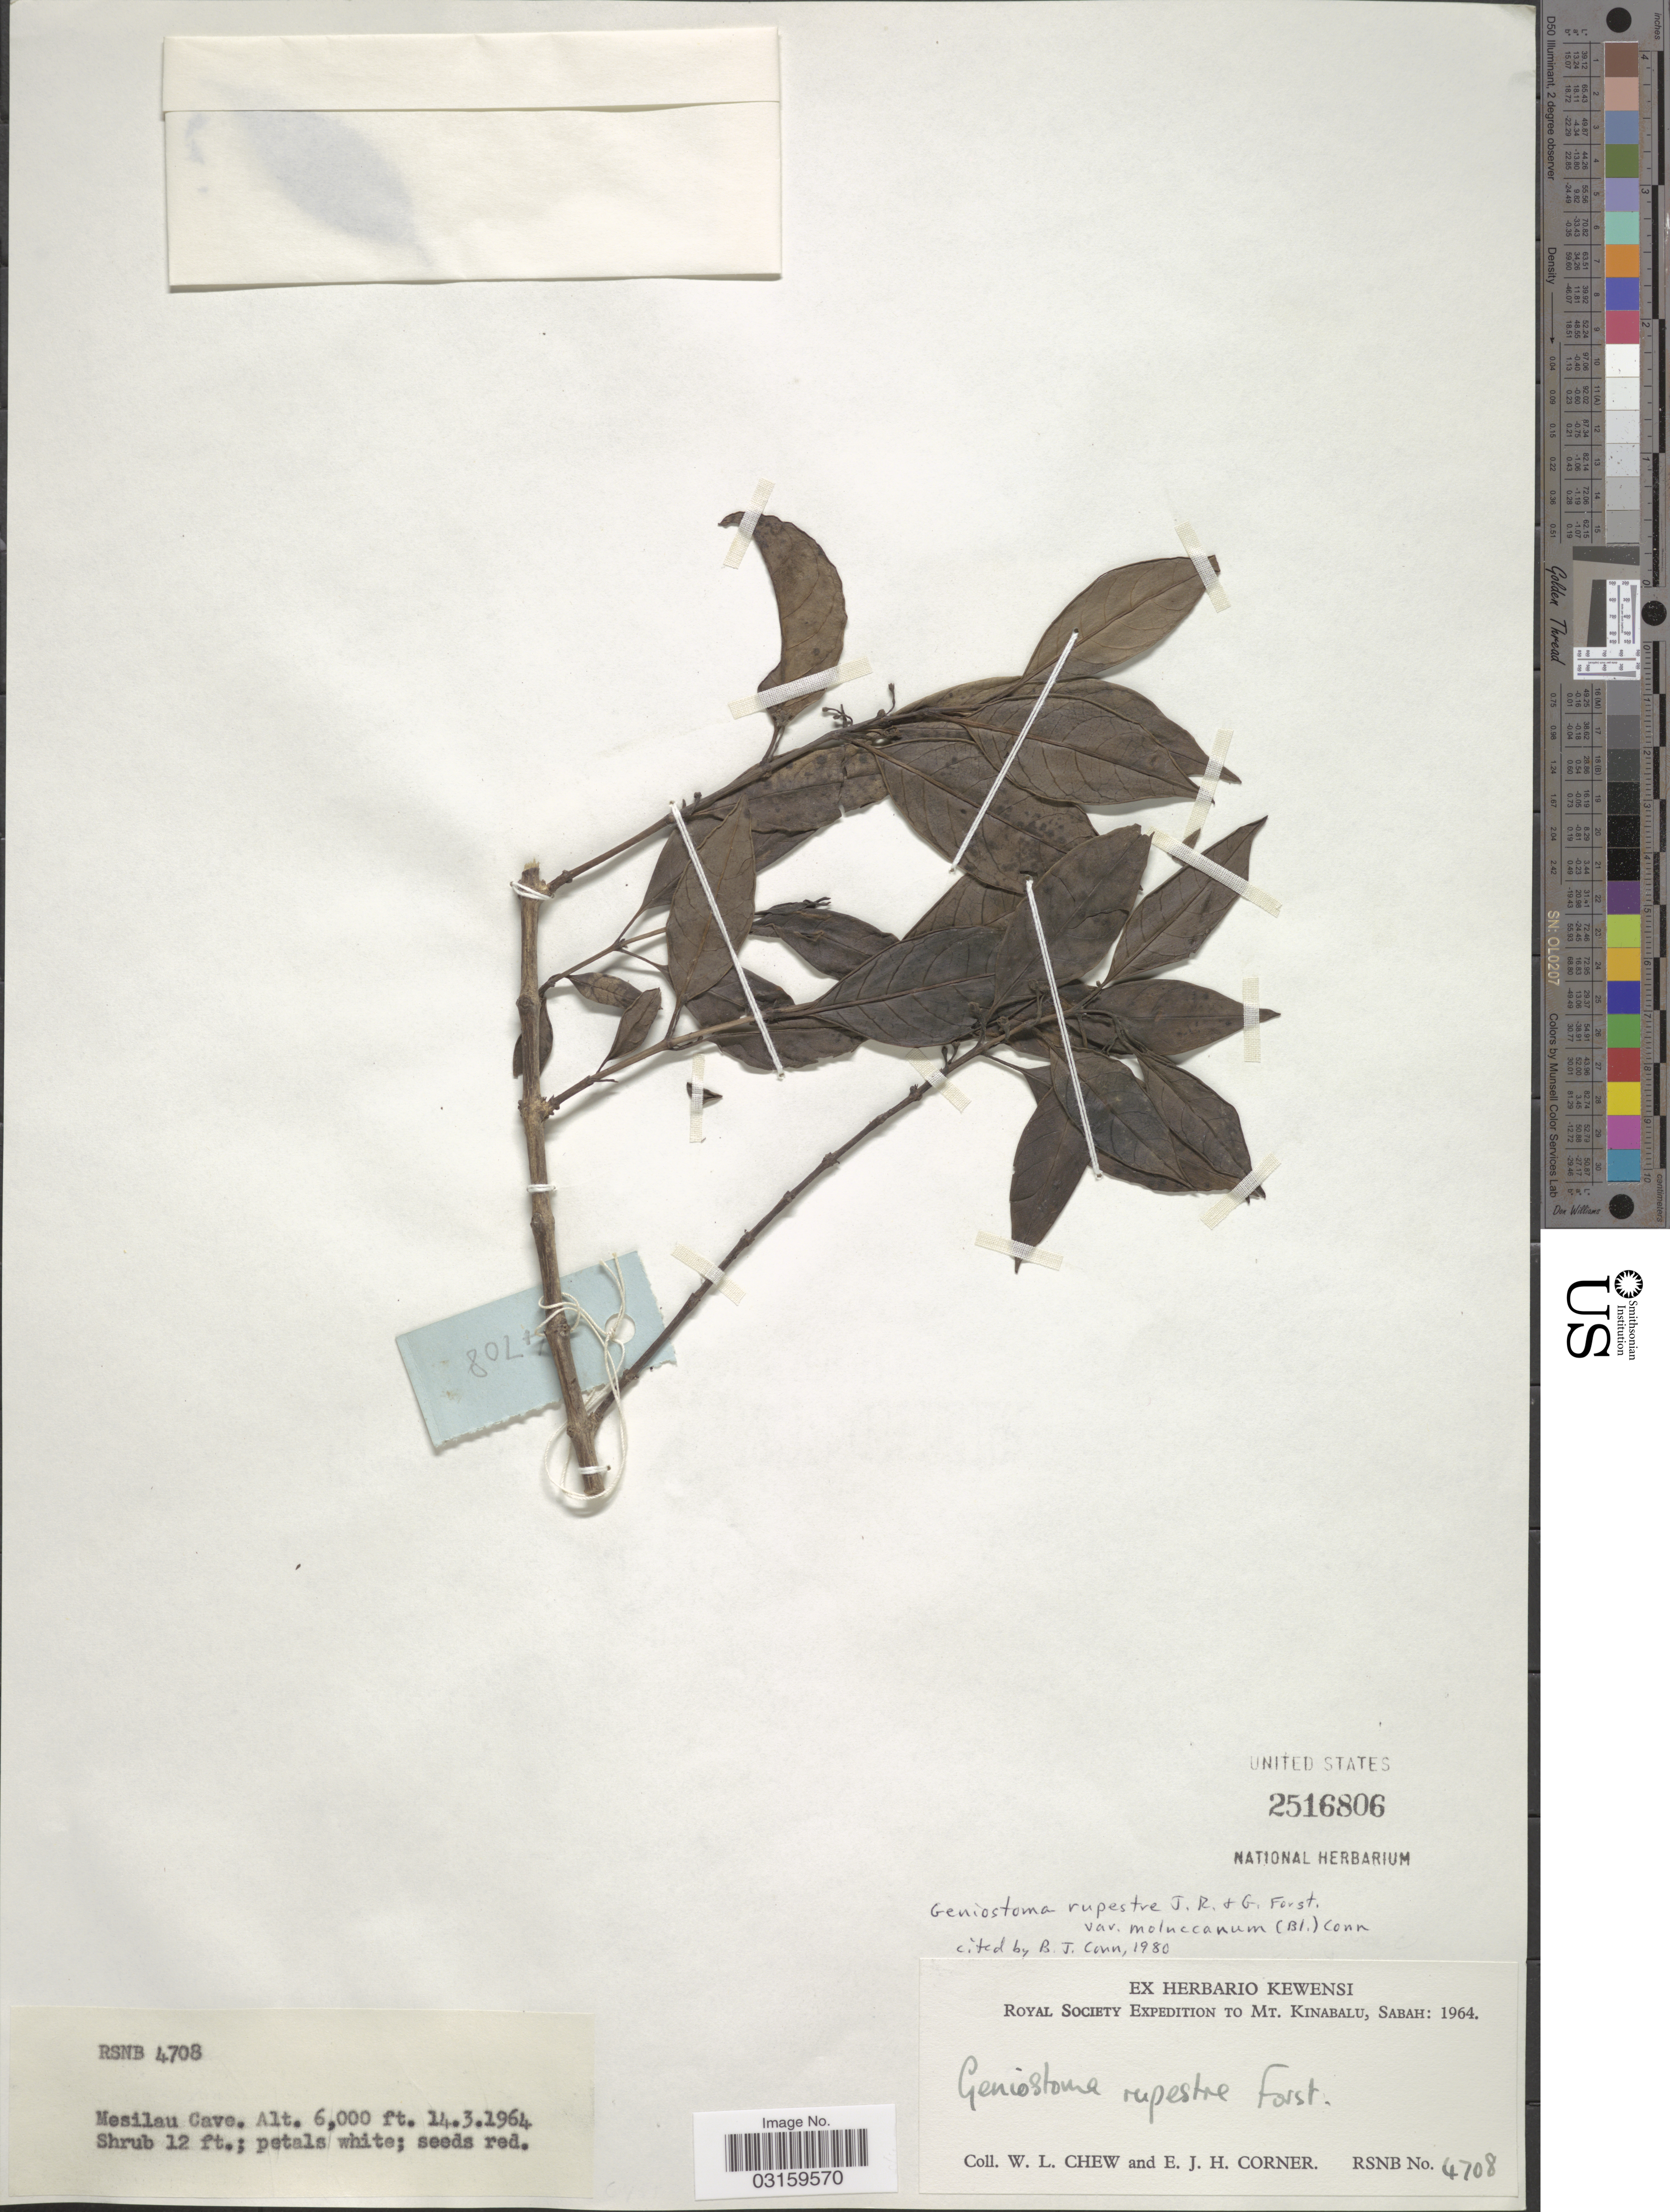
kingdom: Plantae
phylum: Tracheophyta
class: Magnoliopsida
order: Gentianales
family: Loganiaceae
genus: Geniostoma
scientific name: Geniostoma rupestre var. moluccanum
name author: (Blume) B.J. Conn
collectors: W. Chew & E. Corner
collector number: RSNB4708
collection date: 1964-03-14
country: Malaysia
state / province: Sabah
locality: Mt. Kinabalu.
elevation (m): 1829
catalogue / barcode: US 2516806